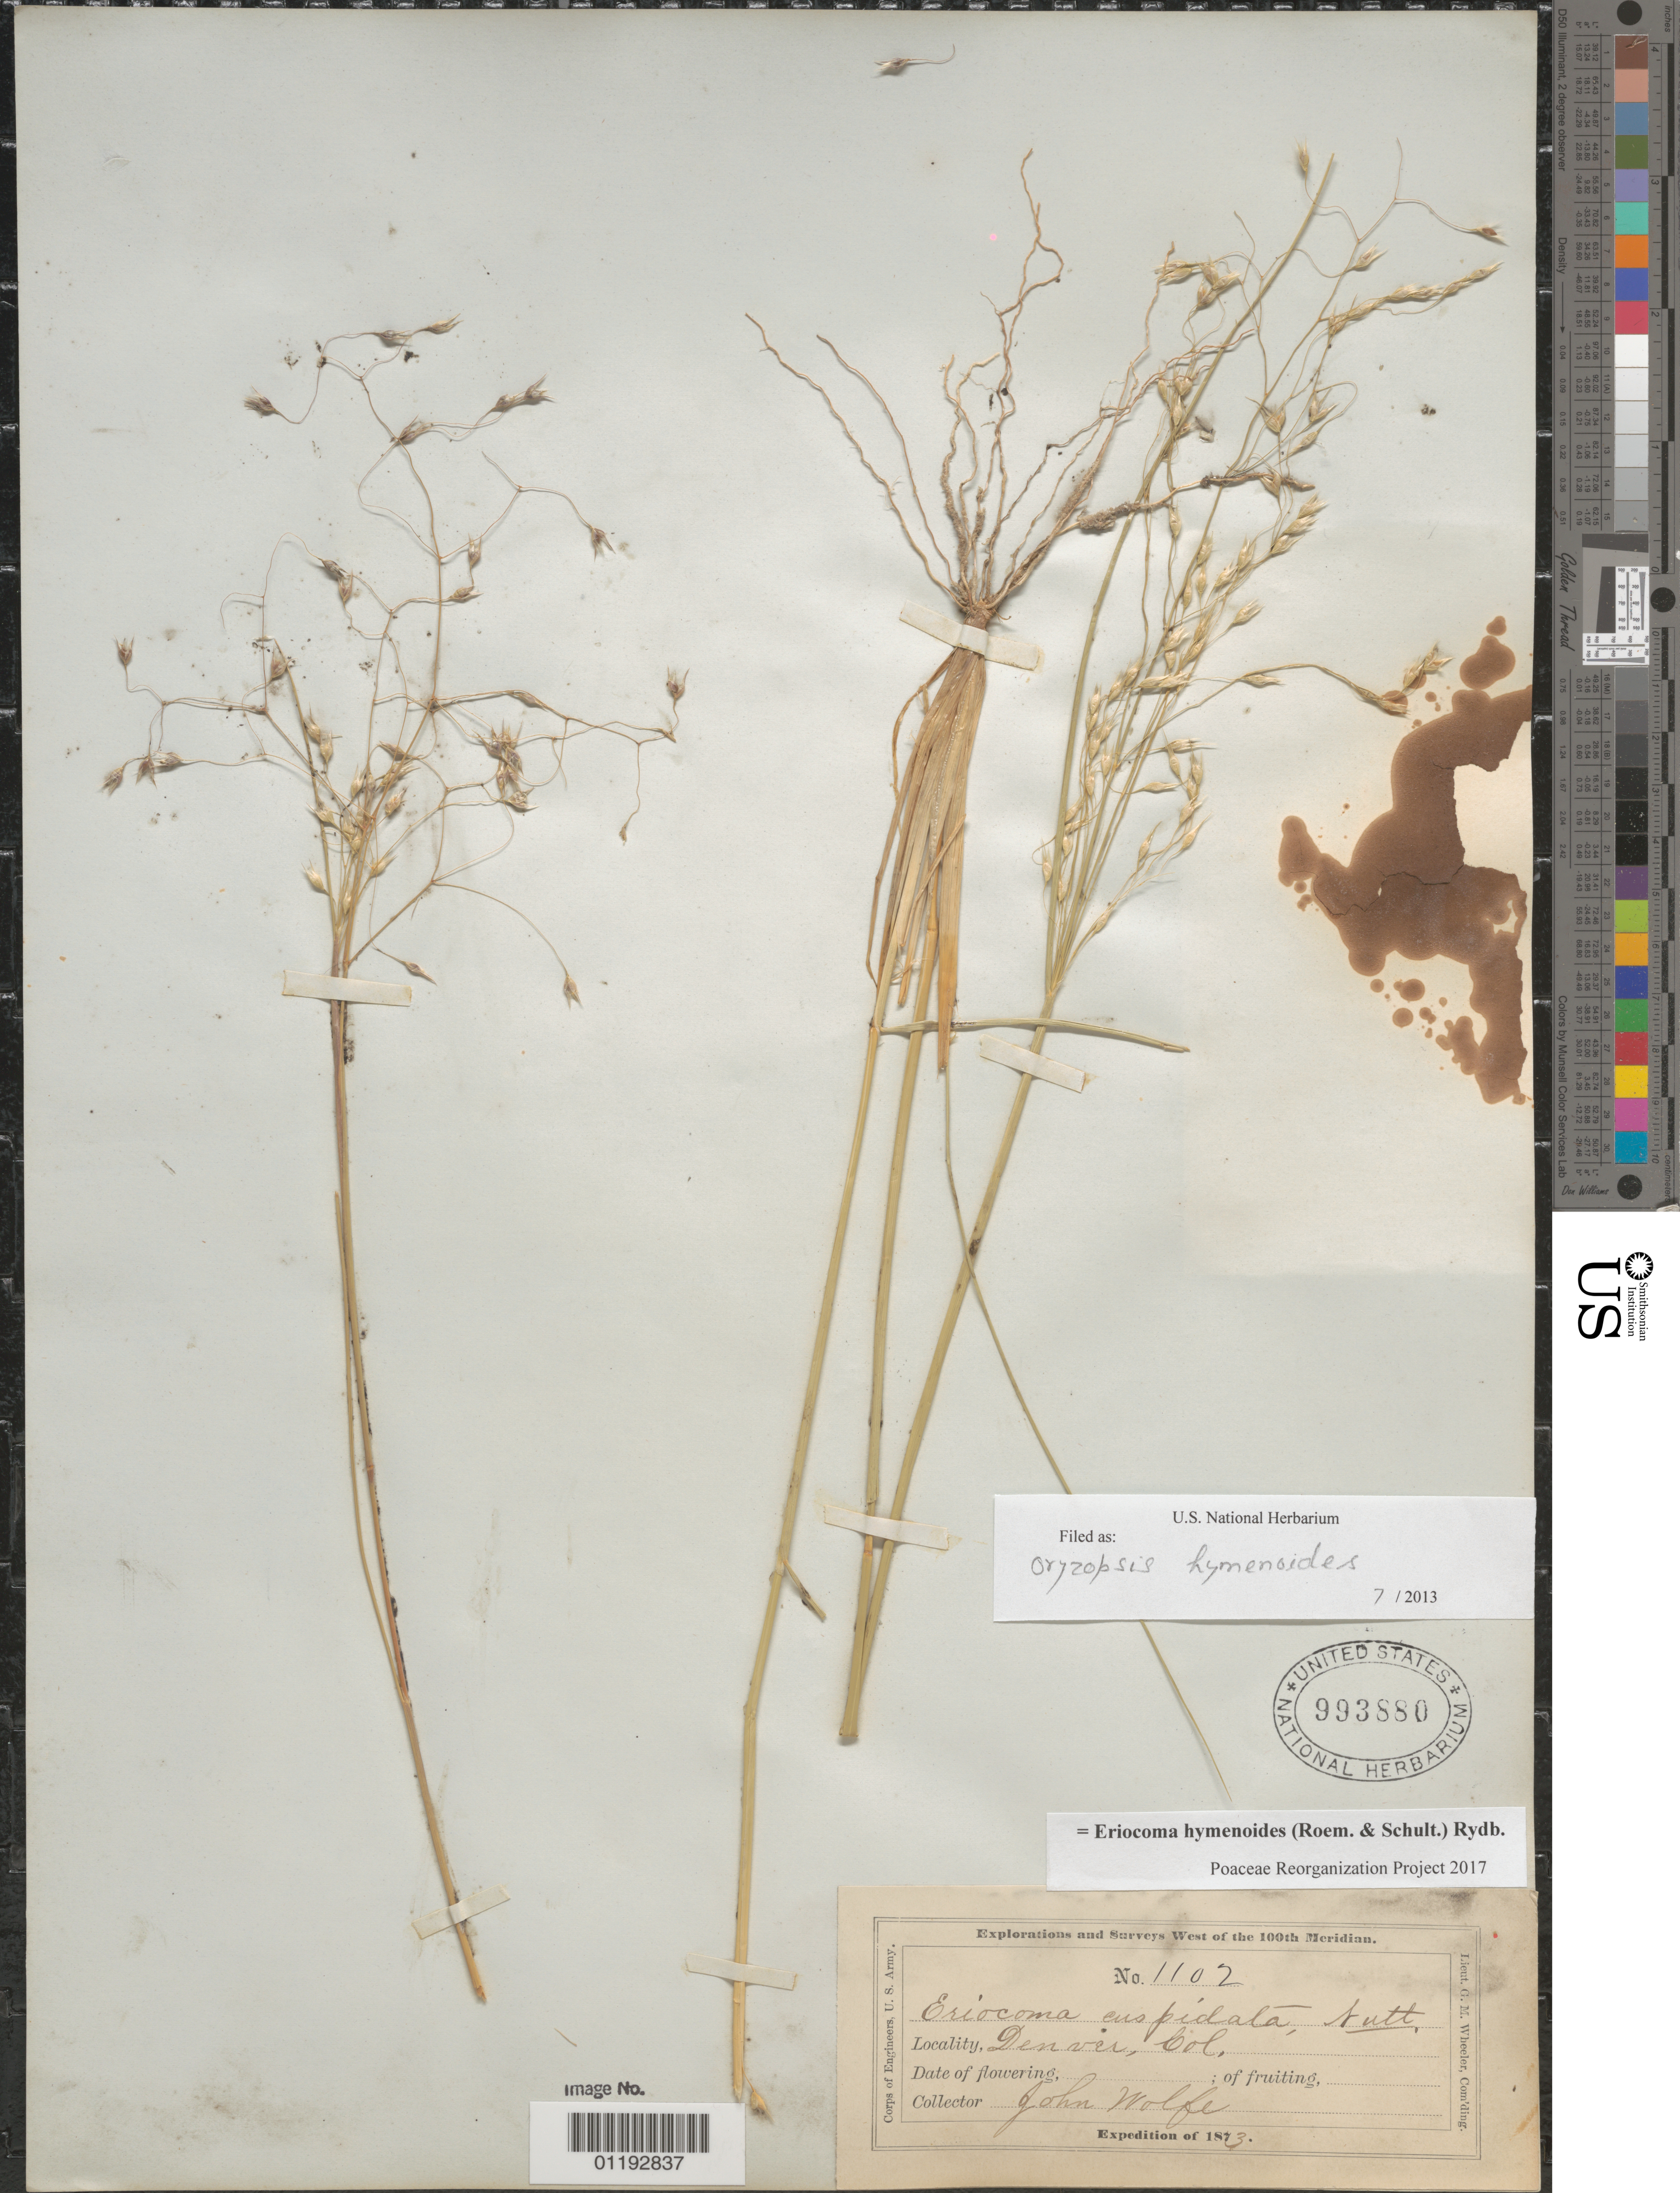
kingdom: Plantae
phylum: Tracheophyta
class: Liliopsida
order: Poales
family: Poaceae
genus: Eriocoma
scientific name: Eriocoma hymenoides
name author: (Roem. & Schult.) Rydb.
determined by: Poaceae Reorganization Project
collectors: J. Wolf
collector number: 1102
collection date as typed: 1873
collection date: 1873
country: United States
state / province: Colorado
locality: Denver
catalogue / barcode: US 993880